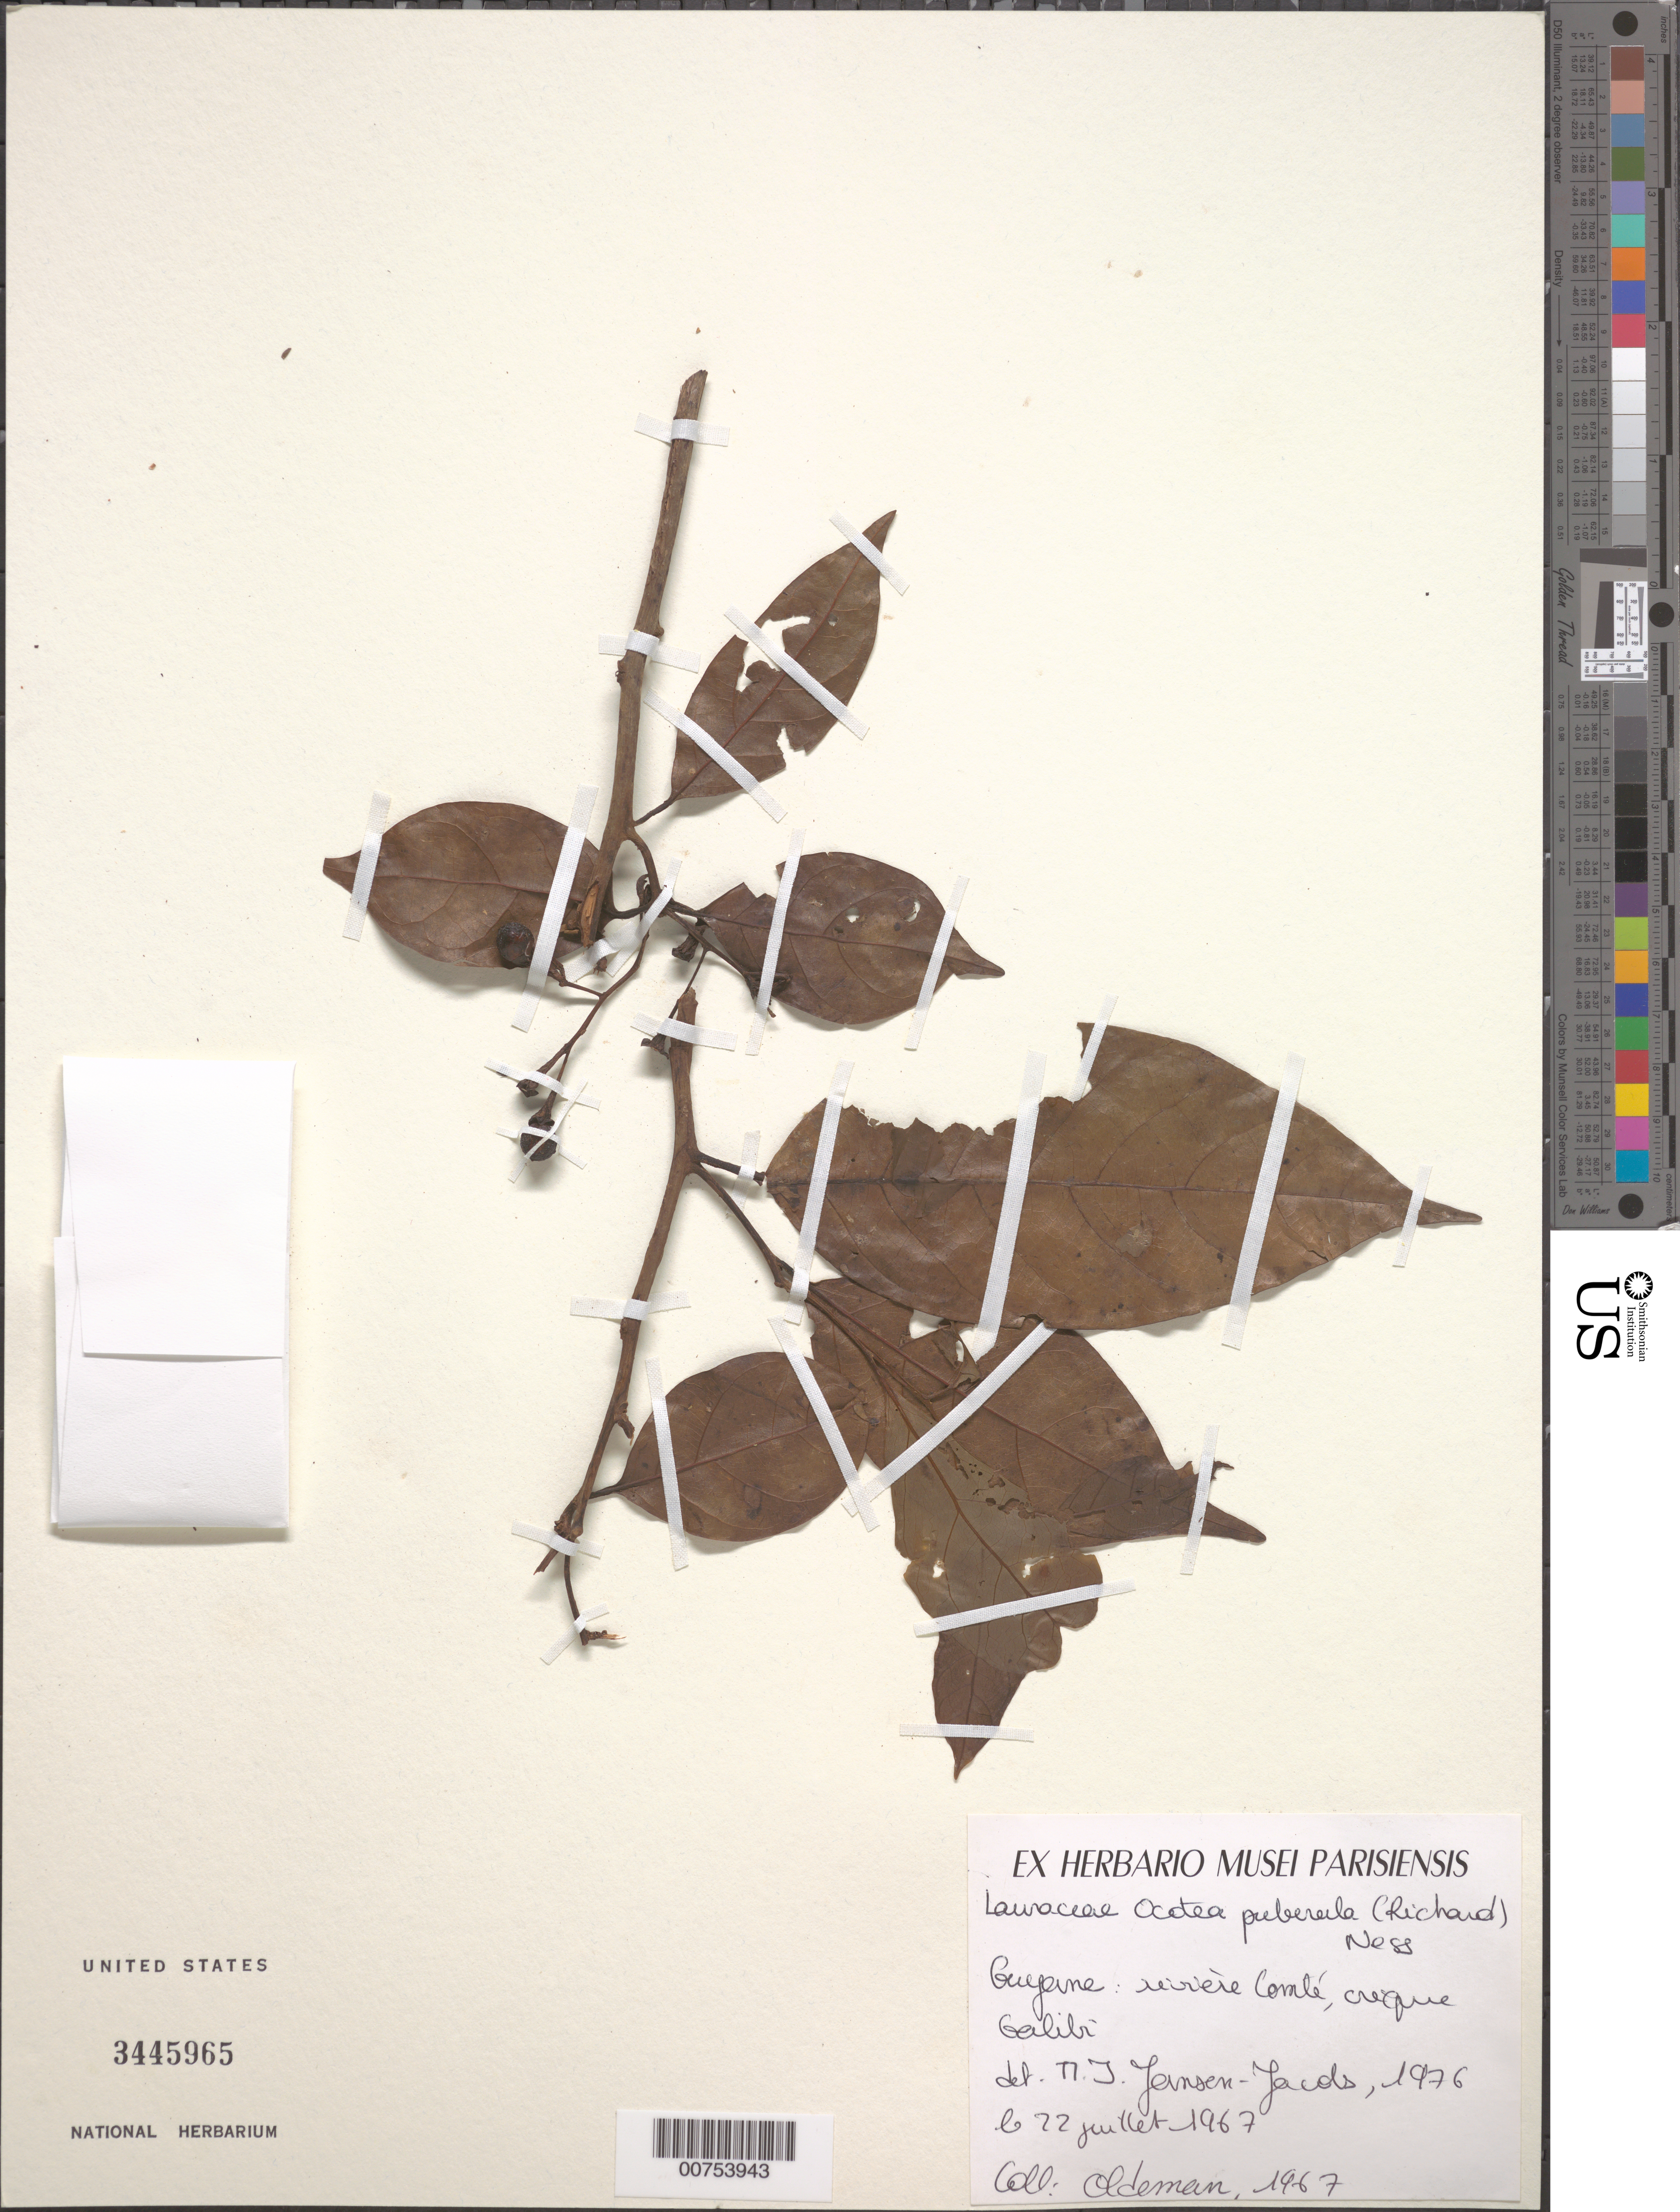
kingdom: Plantae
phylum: Tracheophyta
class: Magnoliopsida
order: Laurales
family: Lauraceae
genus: Ocotea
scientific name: Ocotea puberula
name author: (Rich.) Nees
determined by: Jansen-Jacobs, M. J., (U), Nationaal Herbarium Nederland, Utrecht University branch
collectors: R. Oldeman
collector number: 1967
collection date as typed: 22-Jul-67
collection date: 1967-07-22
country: French Guiana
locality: Rivière Comté, crique Galibi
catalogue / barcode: US 3445965